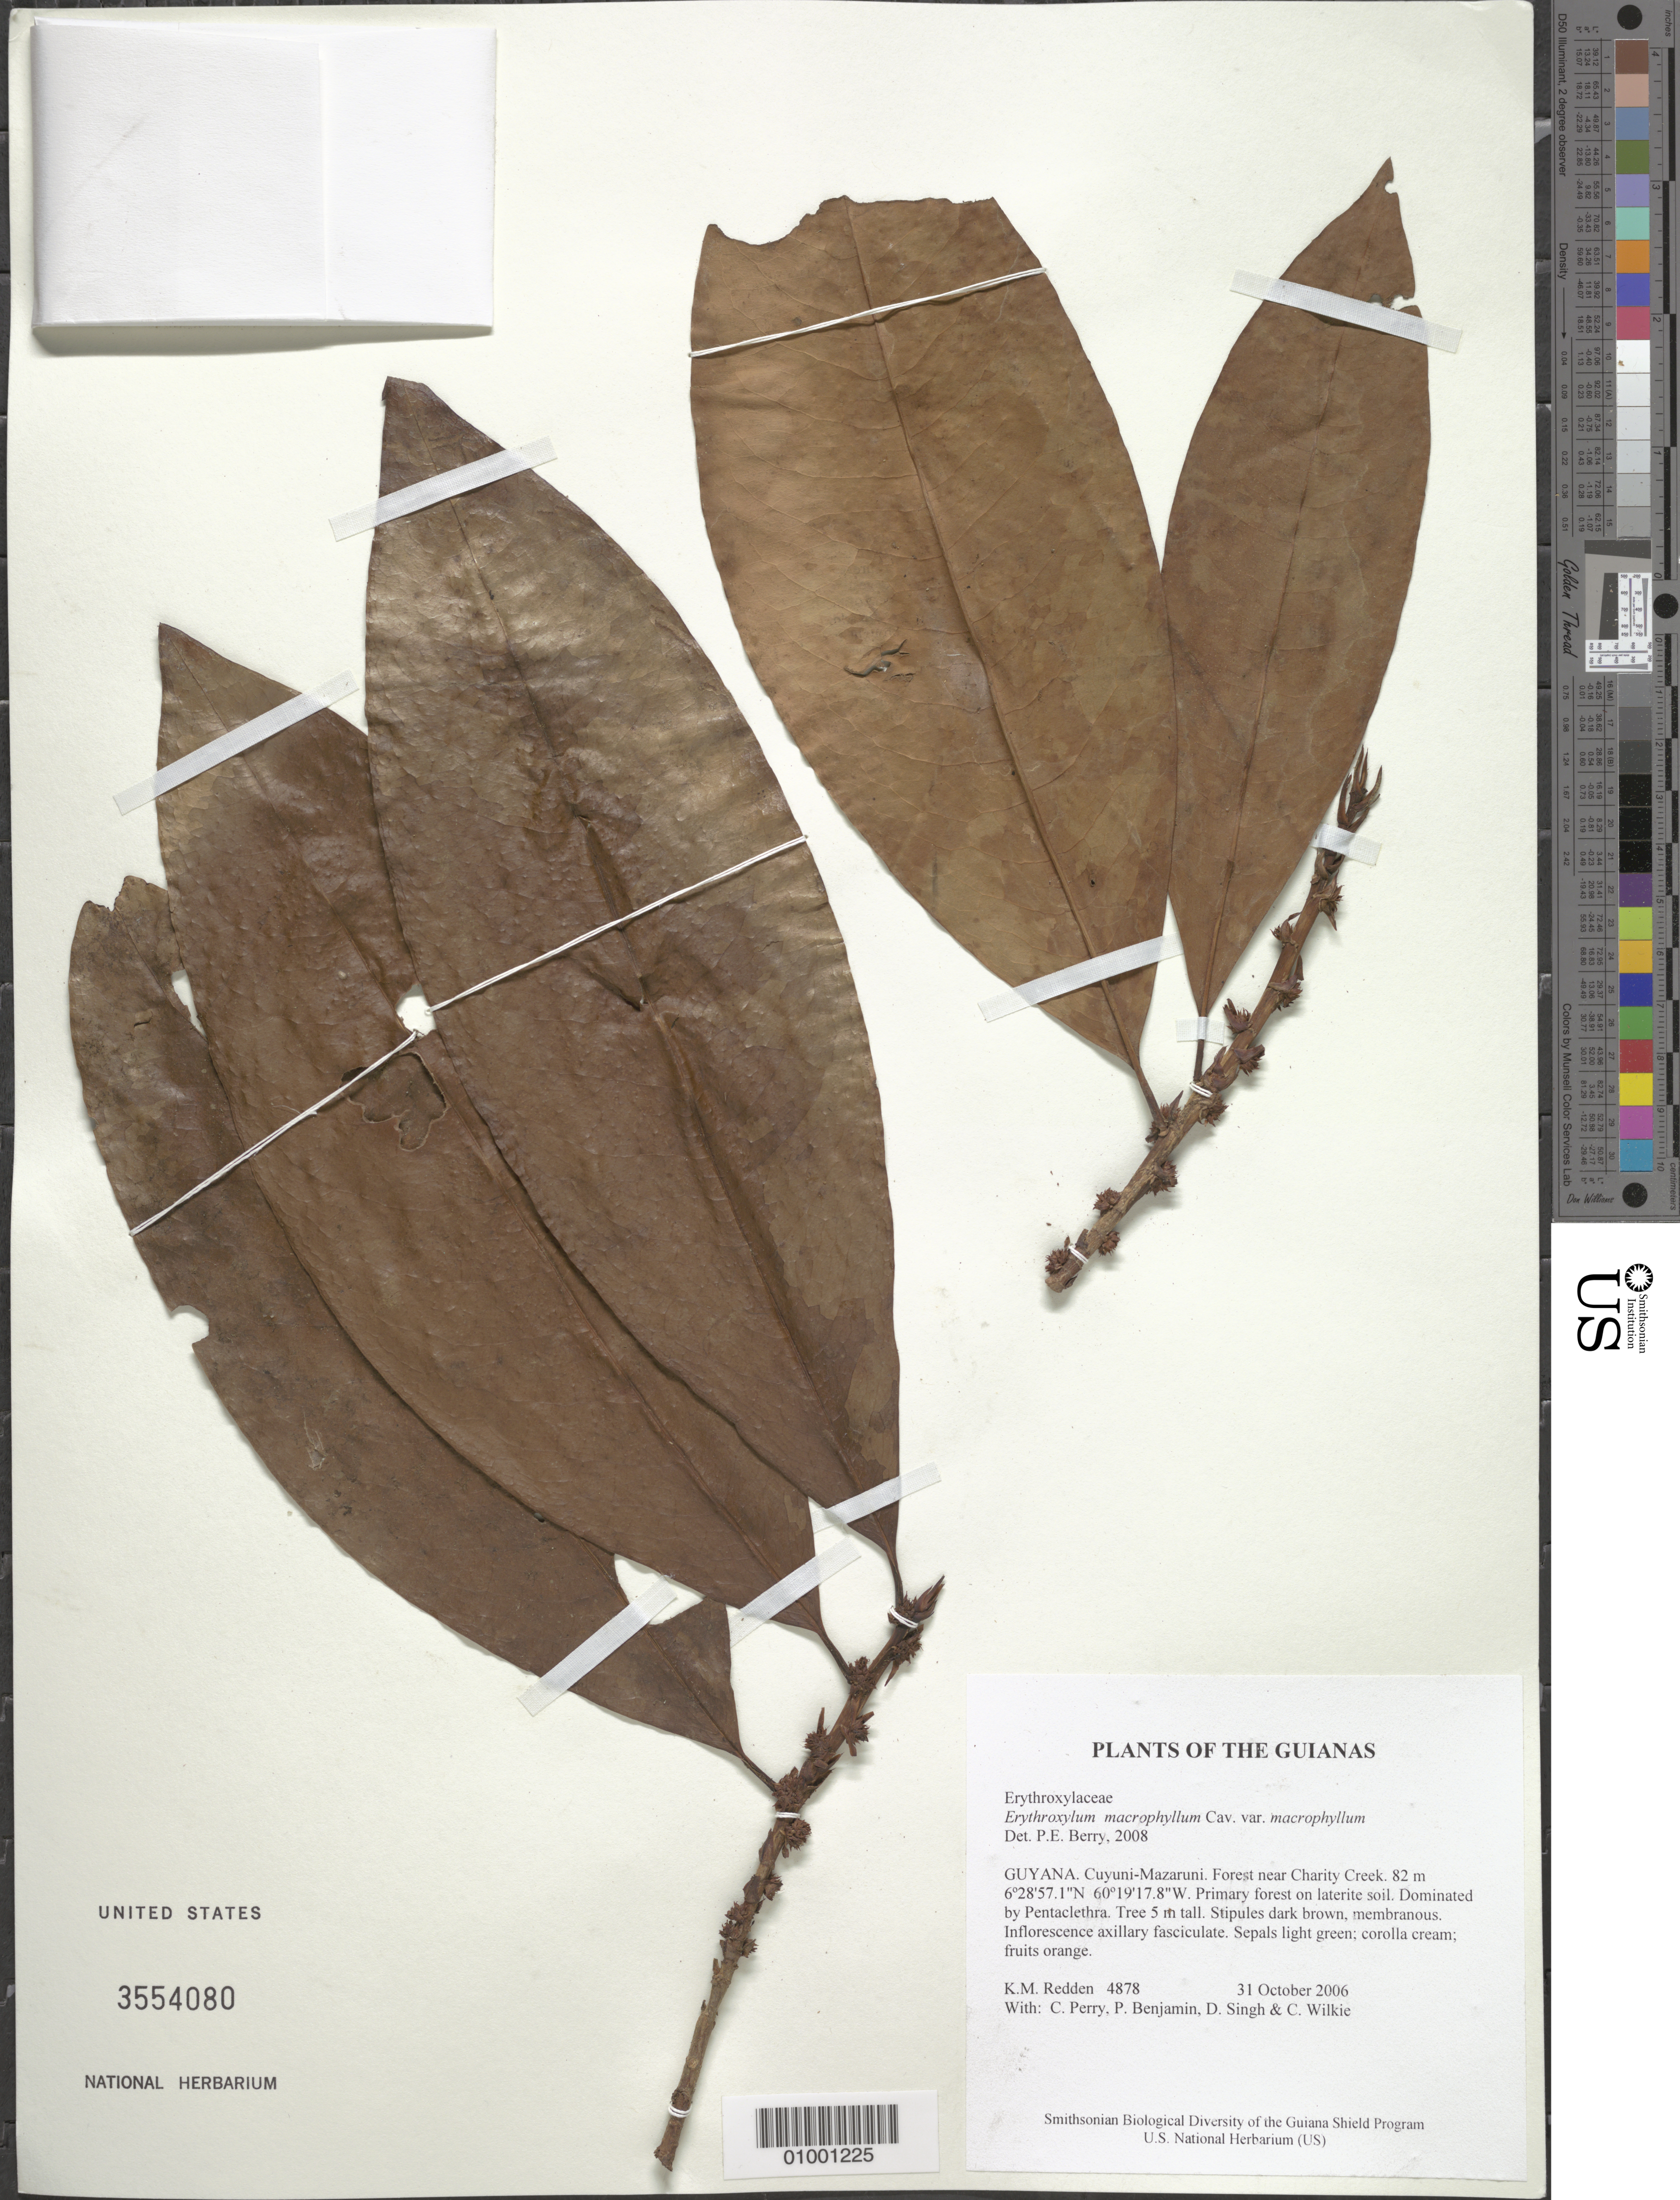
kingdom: Plantae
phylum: Tracheophyta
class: Magnoliopsida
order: Malpighiales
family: Erythroxylaceae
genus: Erythroxylum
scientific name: Erythroxylum macrophyllum var. macrophyllum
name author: Cav.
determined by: Berry, P. E., (WIS), University of Wisconsin - Madison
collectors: K. M. Redden, C. Perry, P. Benjamin, D. Singh & C. Wilkie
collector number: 4878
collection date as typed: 31 October 2006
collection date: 2006-10-31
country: Guyana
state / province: Cuyuni-Mazaruni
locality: Forest near Charity Creek.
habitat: Primary forest on laterite soil. Dominated by Pentaclethra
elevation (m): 82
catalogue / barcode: US 3554080